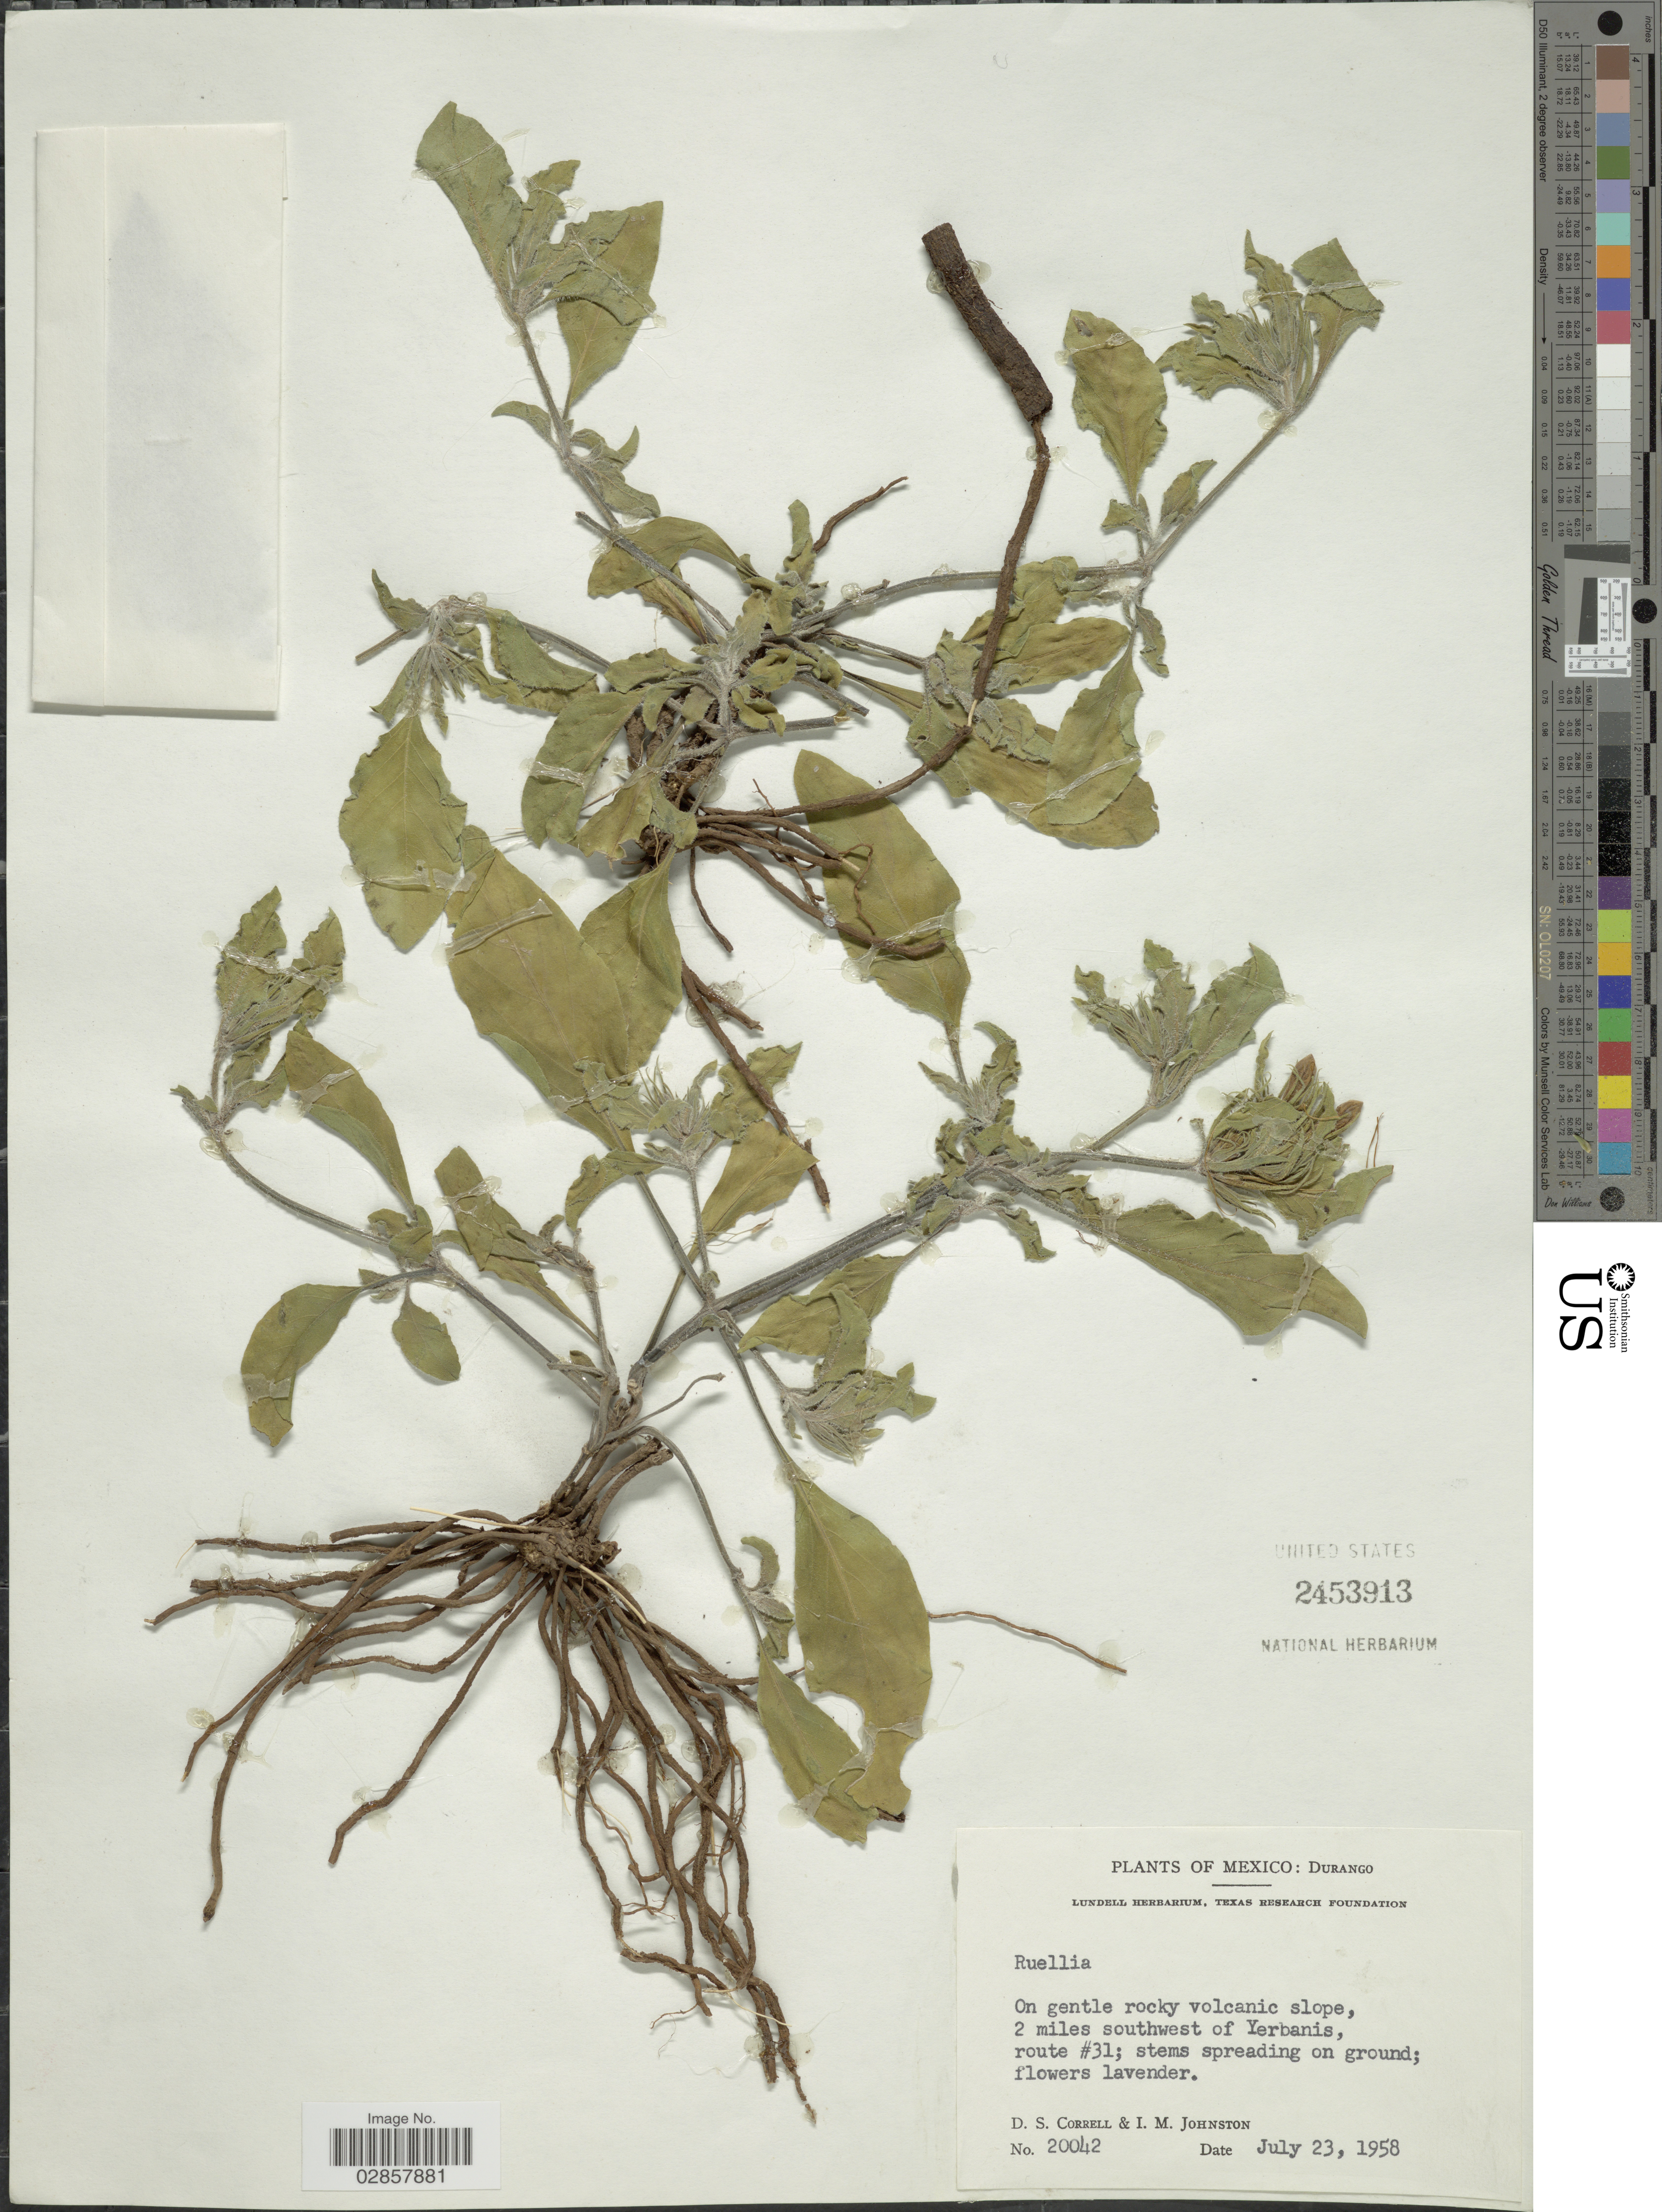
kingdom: Plantae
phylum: Tracheophyta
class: Magnoliopsida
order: Lamiales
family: Acanthaceae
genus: Ruellia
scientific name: Ruellia nudiflora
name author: (Engelm. & A. Gray) Urb.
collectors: D. S. Correll & I.M. Johnston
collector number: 20042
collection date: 1958-07-23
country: Mexico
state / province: Durango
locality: On gentle rocky volcanioc slope, 2 miles southwest of Yerbanis, route #31.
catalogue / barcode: US 2453913